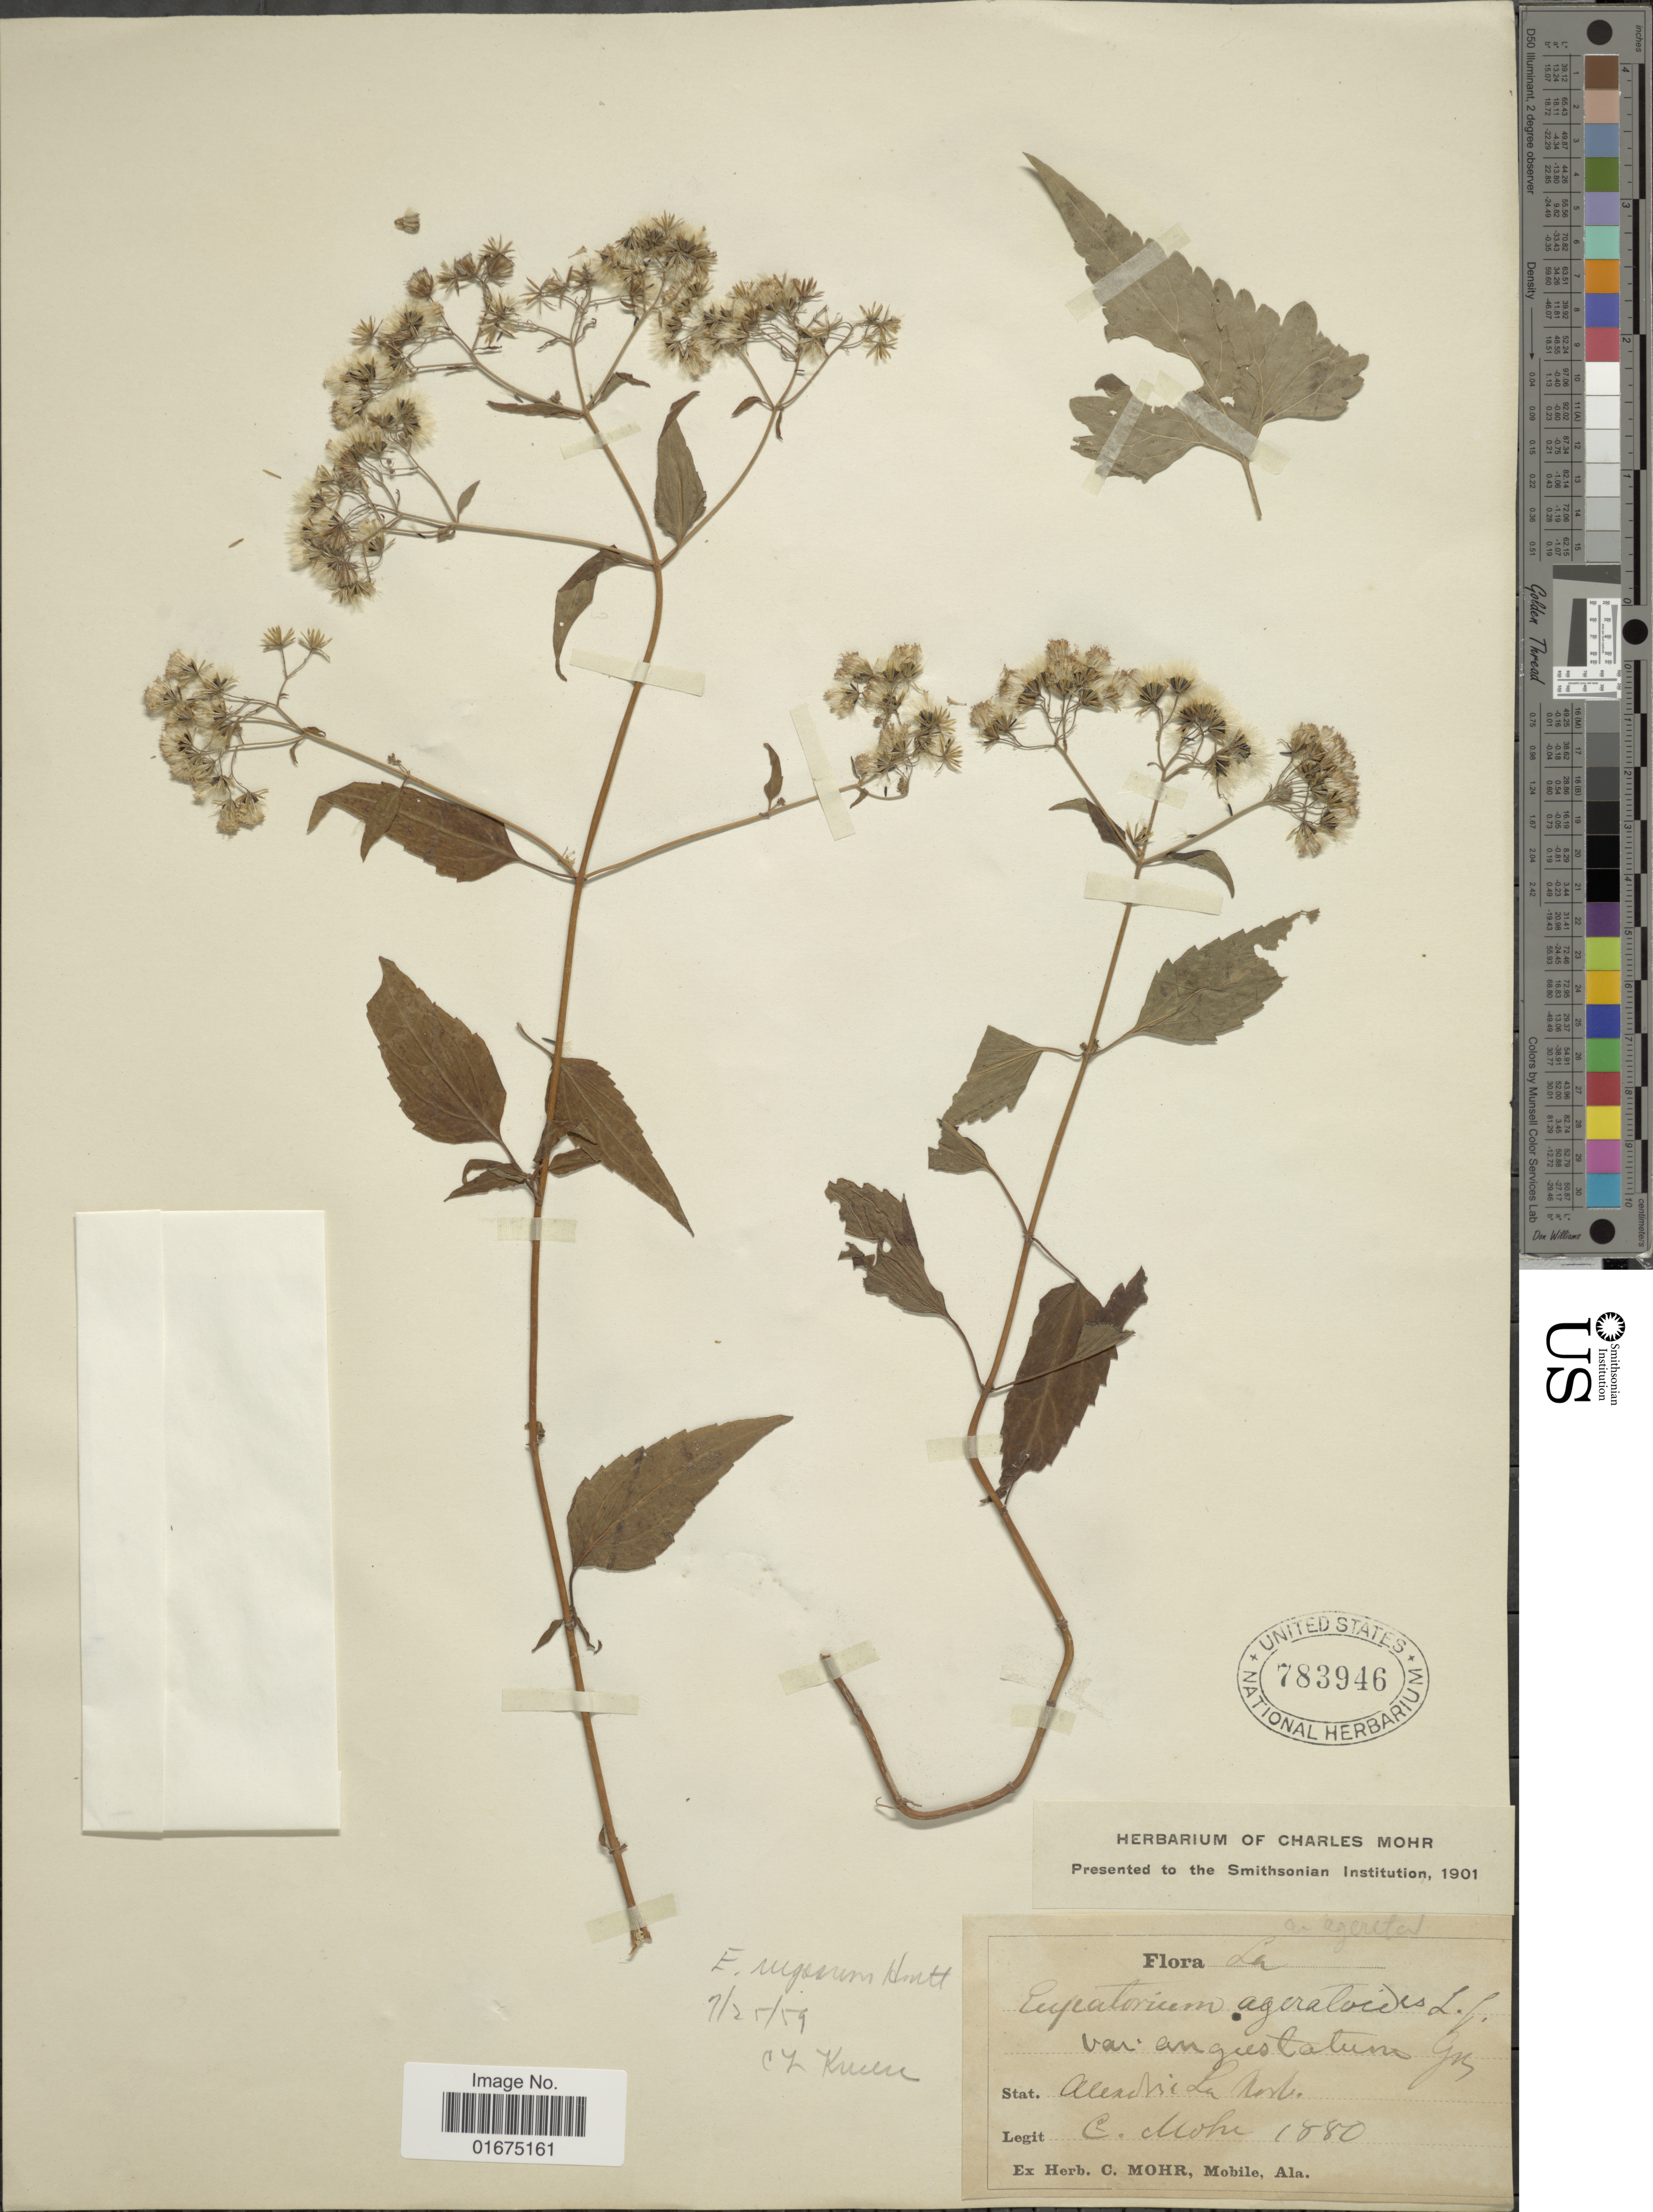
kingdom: Plantae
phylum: Tracheophyta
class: Magnoliopsida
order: Asterales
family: Asteraceae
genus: Ageratina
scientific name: Ageratina altissima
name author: (L.) R.M. King & H. Rob.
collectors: Mohr, C. T. (herbarium)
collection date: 1880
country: United States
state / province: Louisiana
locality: Alexandria.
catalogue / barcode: US 783946